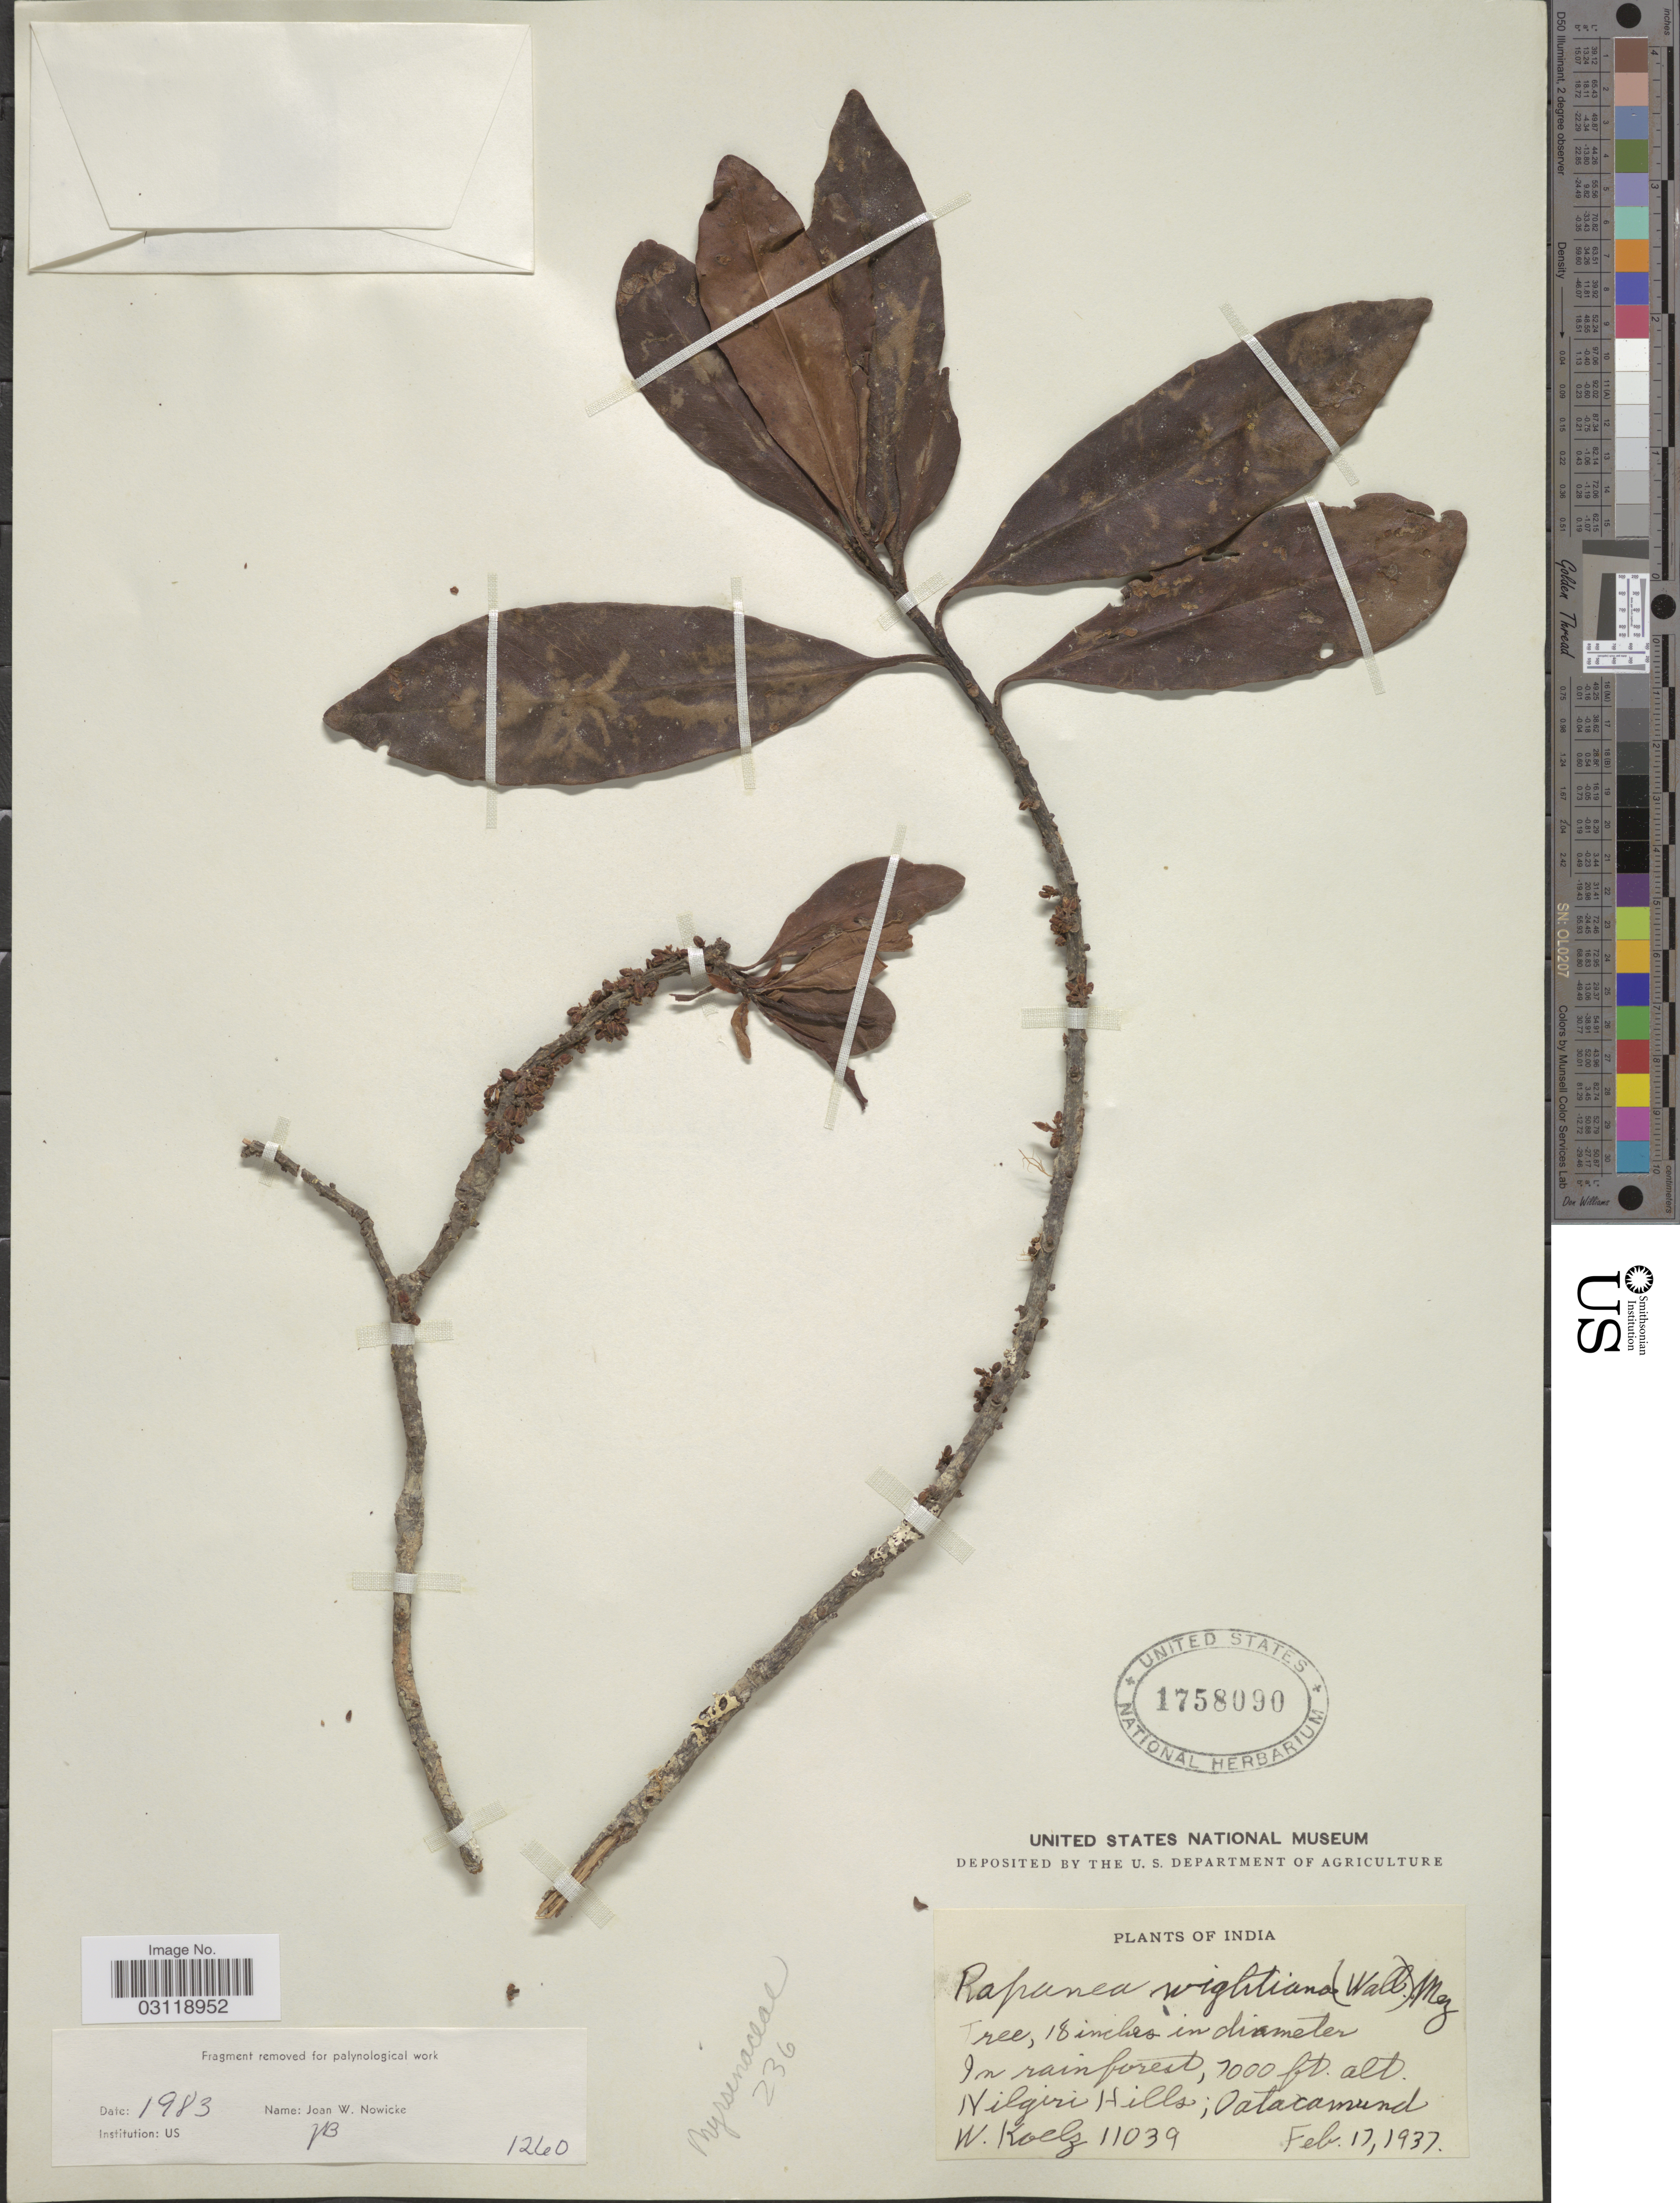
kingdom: Plantae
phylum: Tracheophyta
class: Magnoliopsida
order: Ericales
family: Primulaceae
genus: Rapanea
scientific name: Rapanea wightiana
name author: (Wall. ex A. DC.) Mez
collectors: W. Koelz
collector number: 11039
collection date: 1937-02-17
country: India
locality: Nilgiri Hills; Oatacamund.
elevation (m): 305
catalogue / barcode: US 1758090